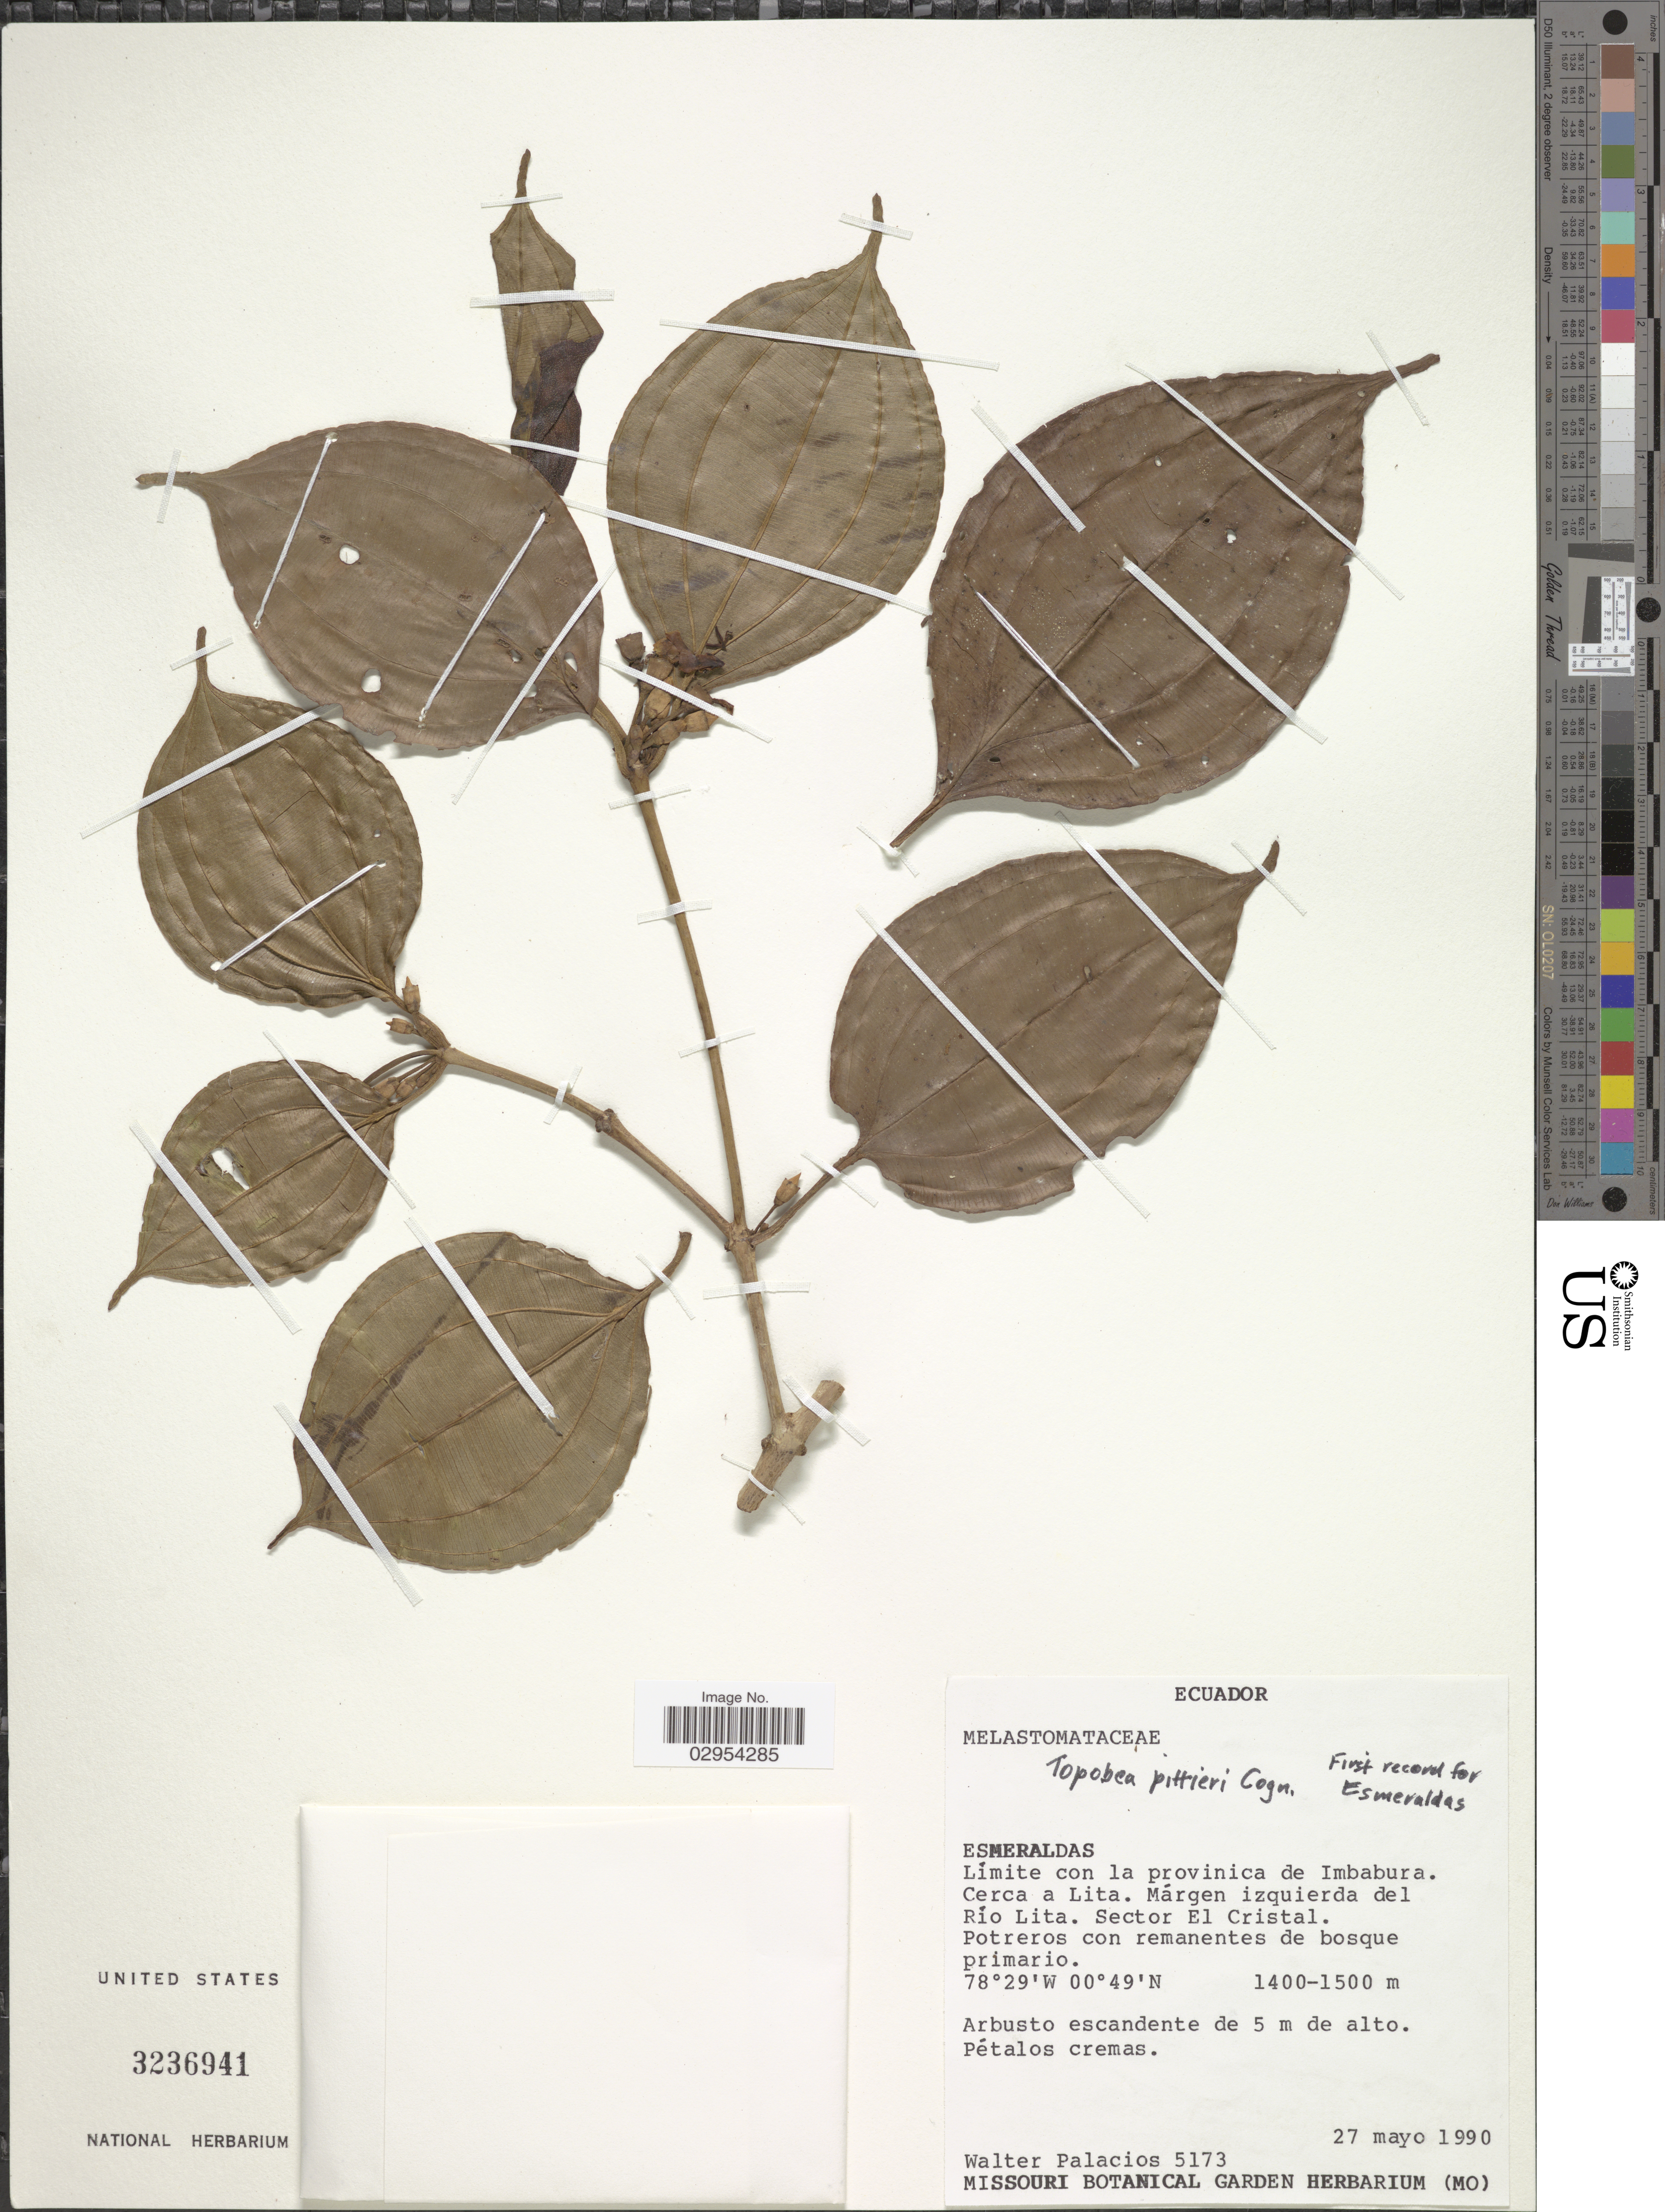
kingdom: Plantae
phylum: Tracheophyta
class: Magnoliopsida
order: Myrtales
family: Melastomataceae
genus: Topobea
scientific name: Topobea pittieri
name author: Cogn.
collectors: W. Palacios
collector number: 5173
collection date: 1990-05-27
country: Ecuador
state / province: Esmeraldas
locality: Li'mite con la provincia de Imbabura. Cerca a Lita. Márgen izquierda del Río Lita. Sector El Cristal.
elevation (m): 1400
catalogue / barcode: US 3236941